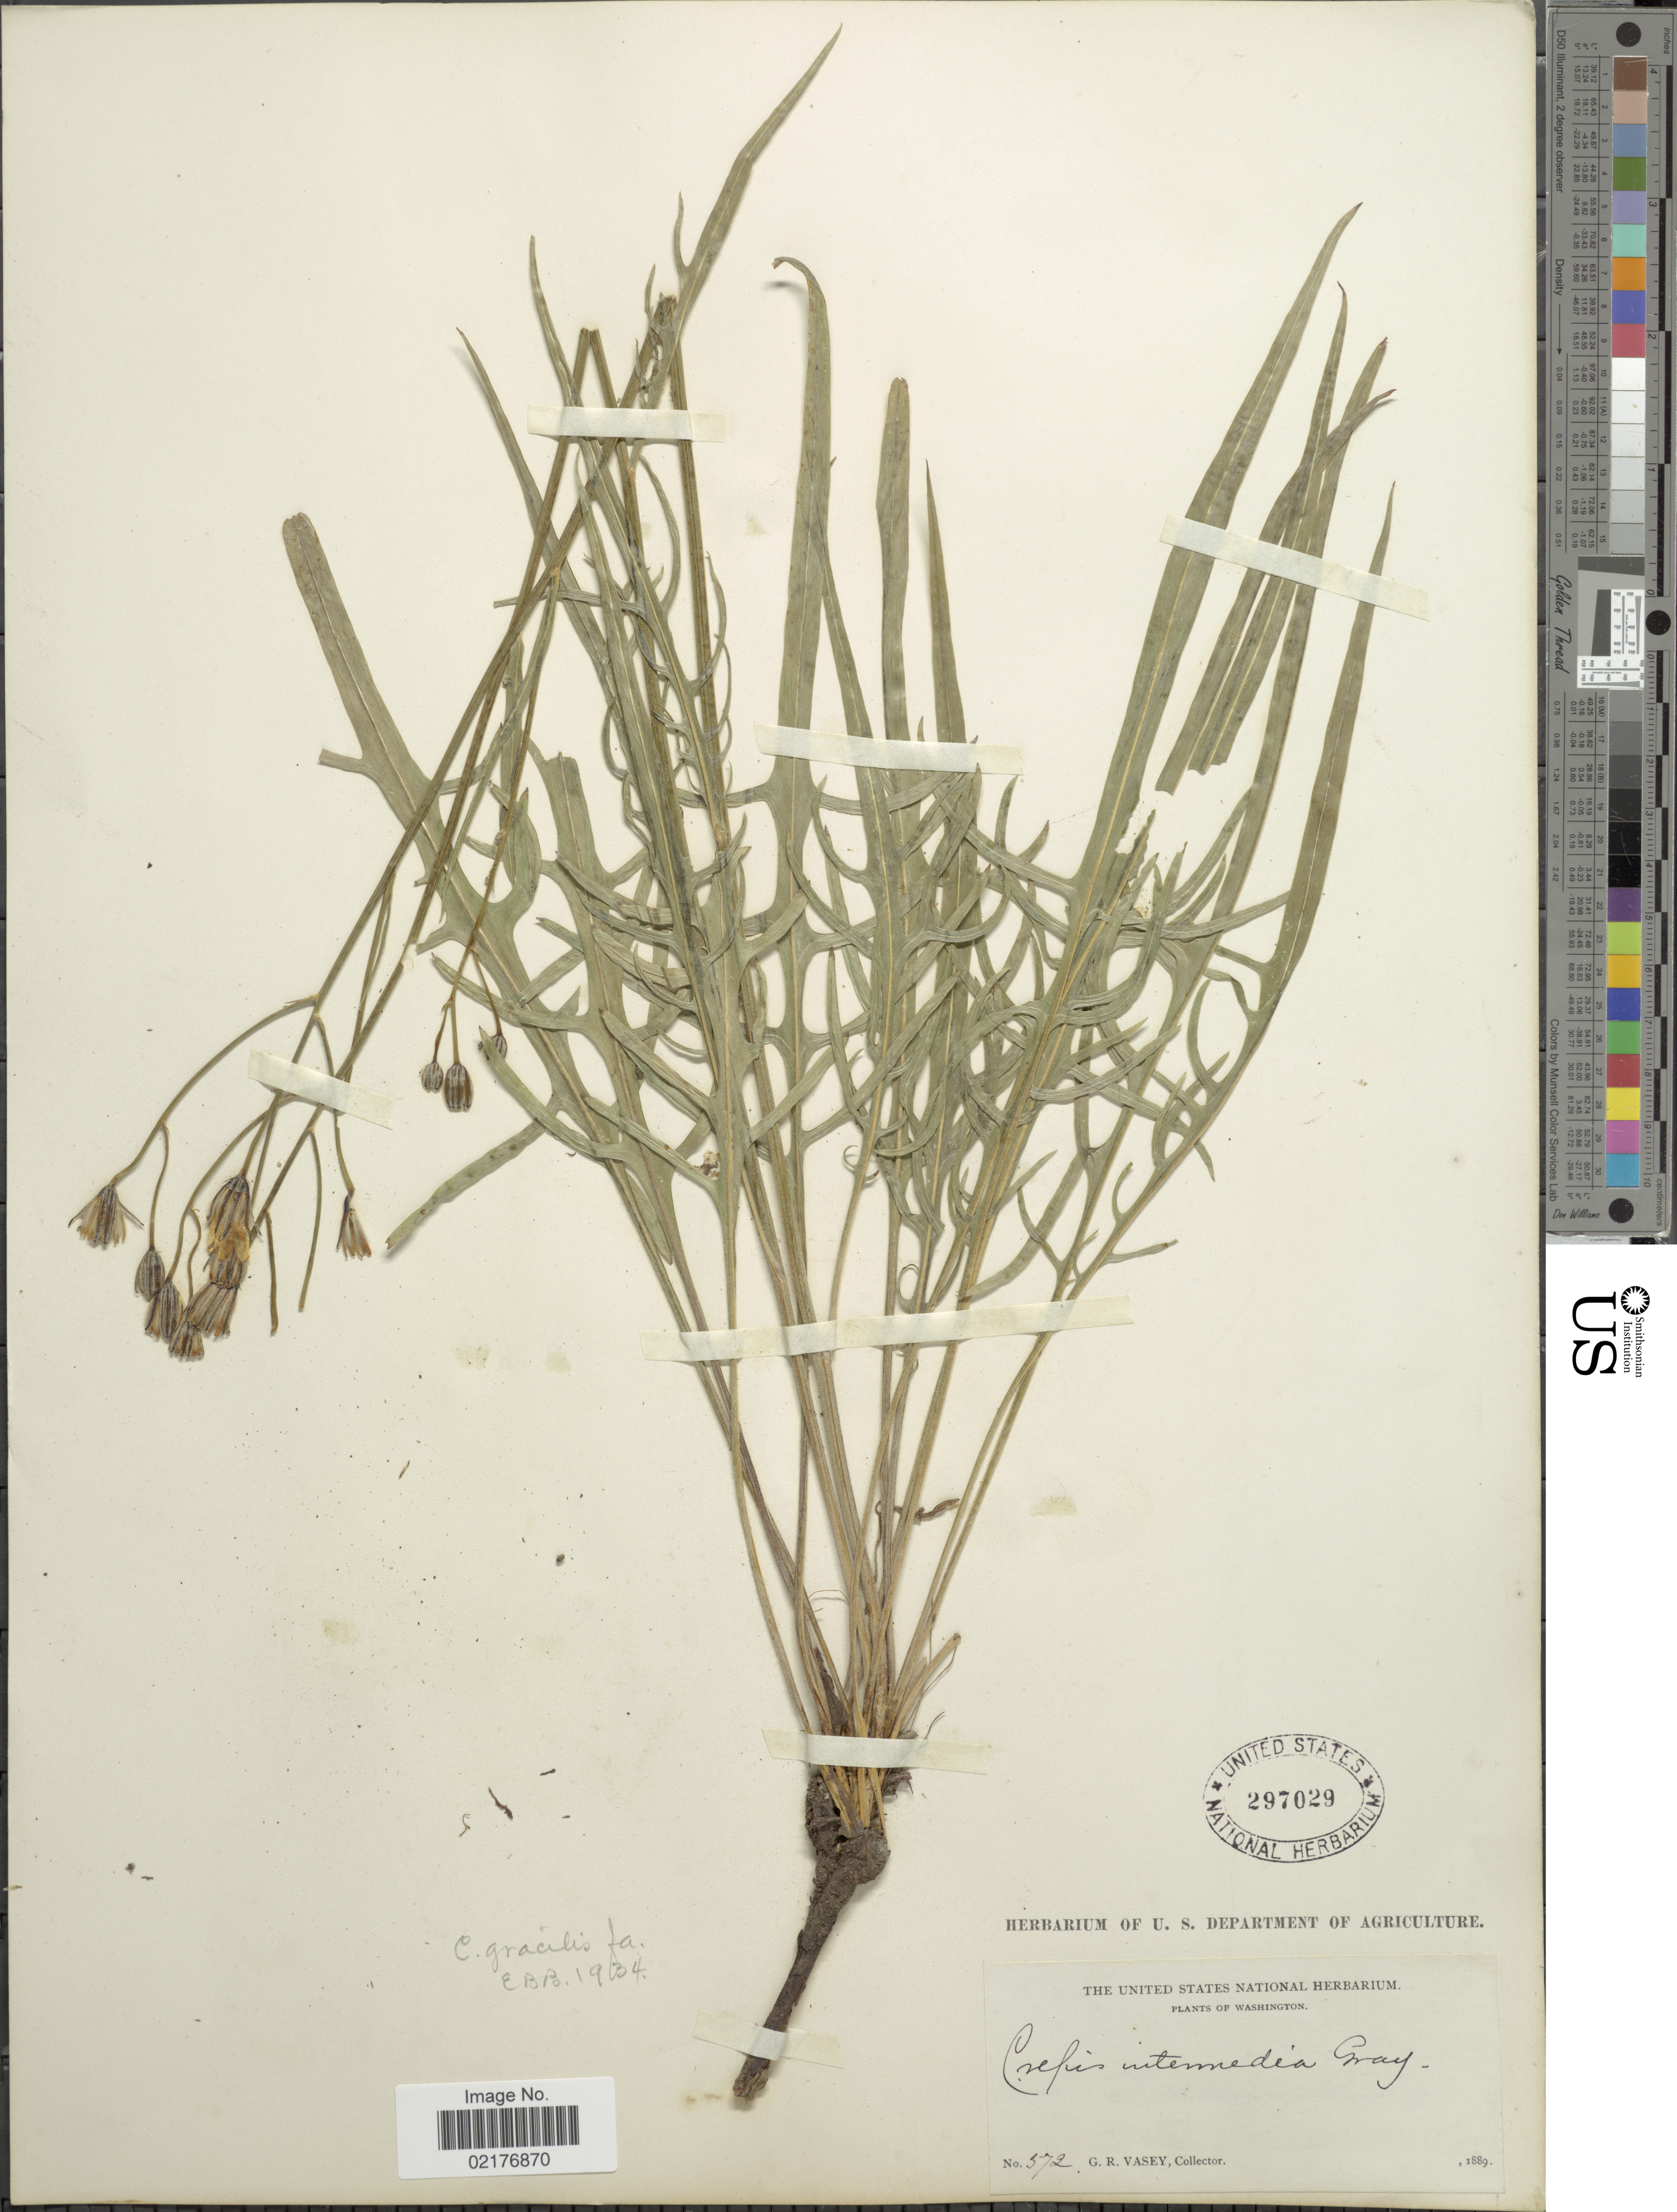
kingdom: Plantae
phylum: Tracheophyta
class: Magnoliopsida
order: Asterales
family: Asteraceae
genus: Crepis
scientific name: Crepis atribarba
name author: A. Heller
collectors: G. R. Vasey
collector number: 572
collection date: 1889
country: United States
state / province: Washington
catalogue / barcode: US 297029